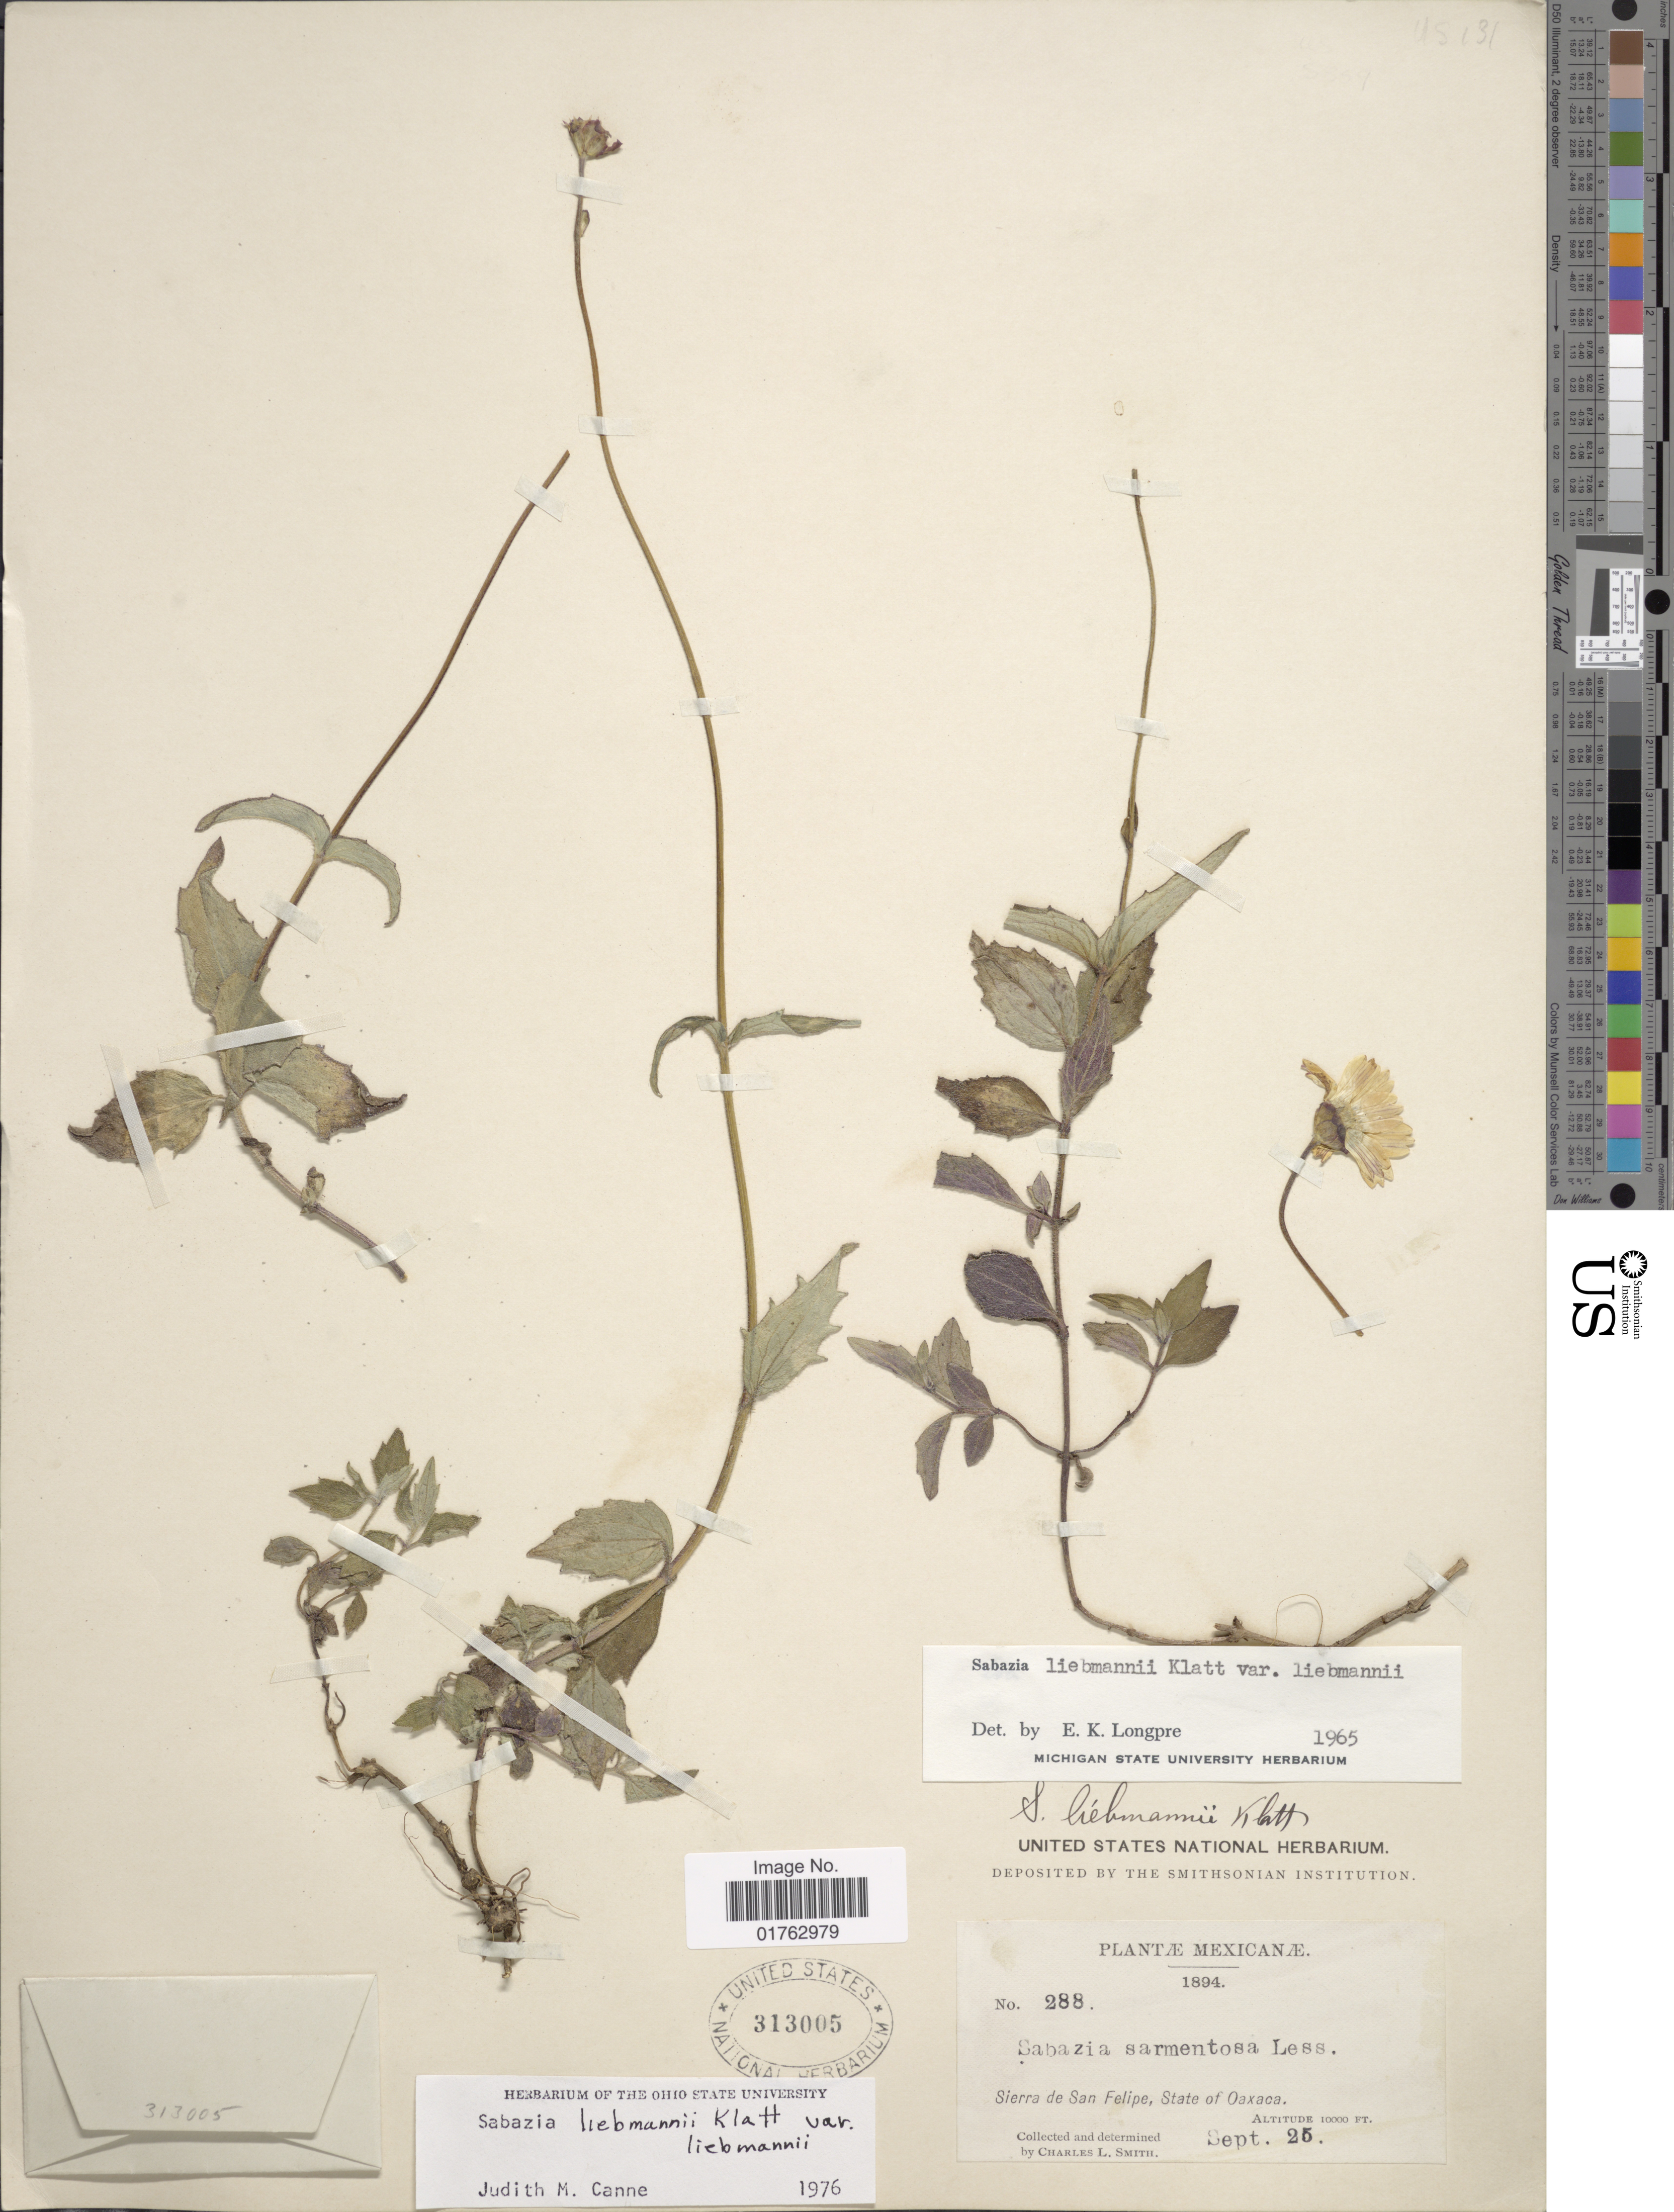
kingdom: Plantae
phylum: Tracheophyta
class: Magnoliopsida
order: Asterales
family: Asteraceae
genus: Sabazia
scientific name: Sabazia liebmannii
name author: Klatt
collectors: C. L. Smith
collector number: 288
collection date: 1894-09-25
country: Mexico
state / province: Oaxaca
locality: Sierra de San Felipe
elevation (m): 3048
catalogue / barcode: US 313005